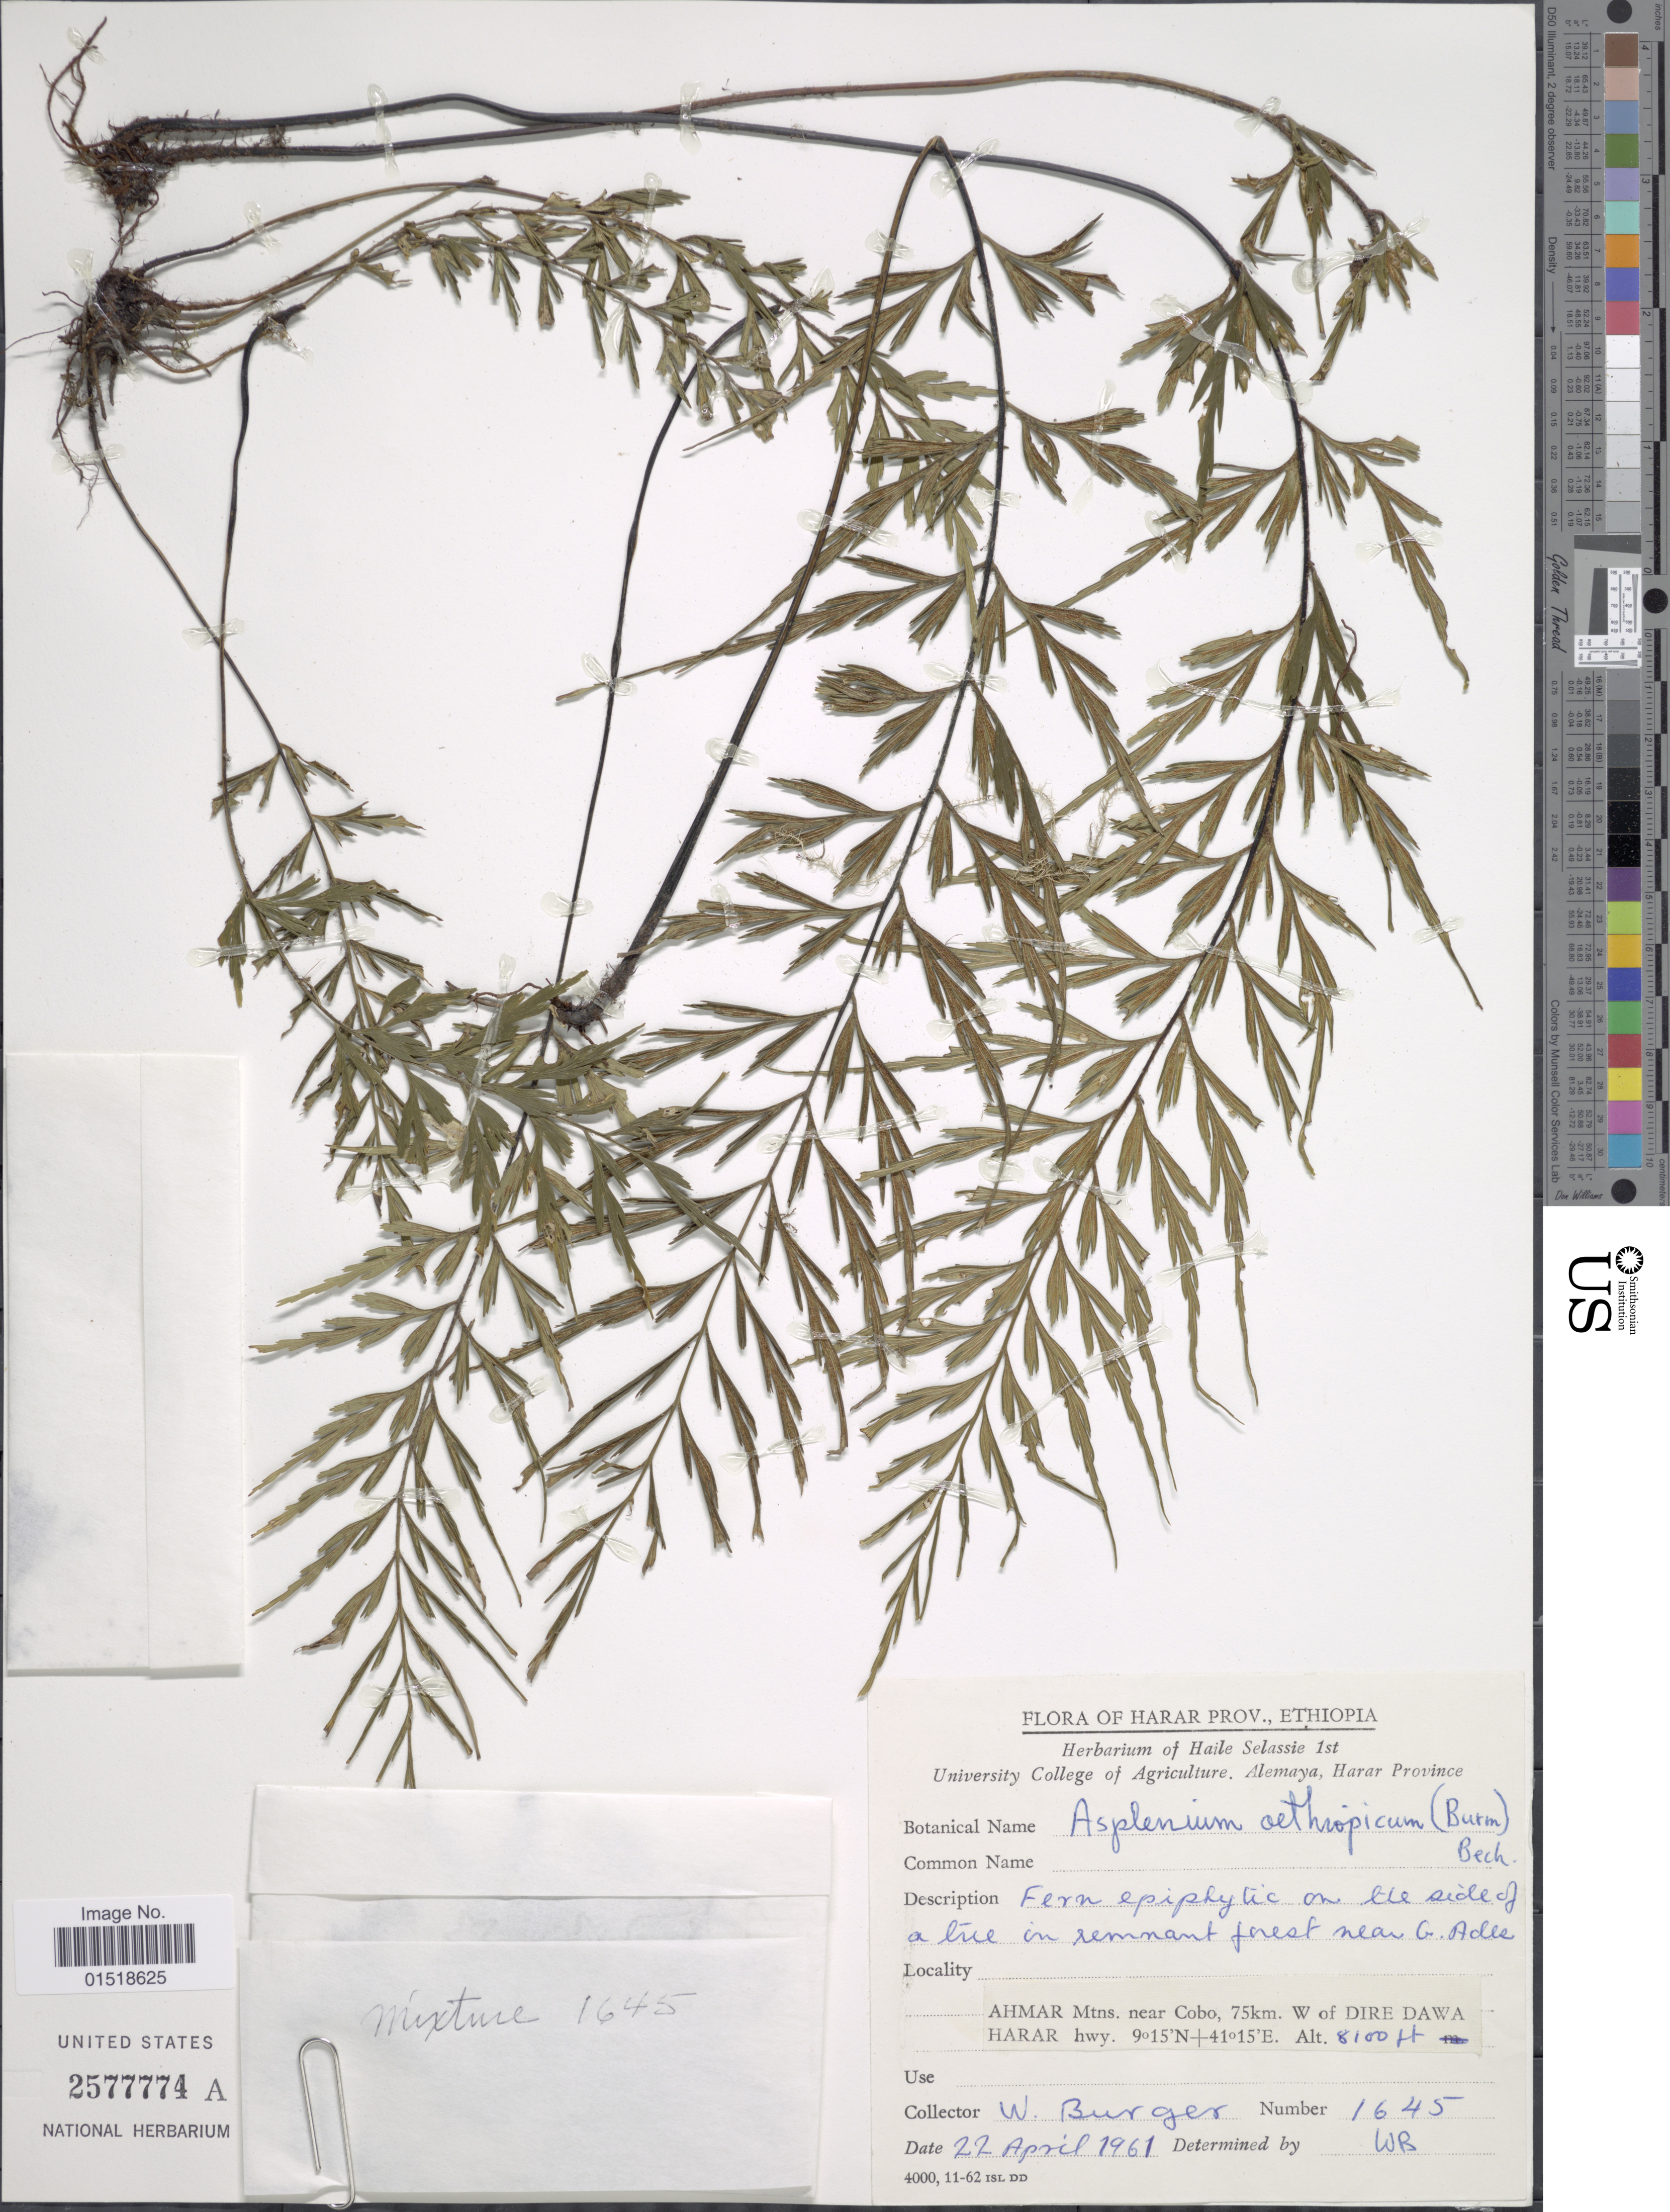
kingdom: Plantae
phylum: Tracheophyta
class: Polypodiopsida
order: Polypodiales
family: Aspleniaceae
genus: Asplenium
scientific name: Asplenium aethiopicum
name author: (Burm. f.) Bech.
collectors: W. Burger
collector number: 1645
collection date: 1961-04-22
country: Ethiopia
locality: Harar Prov. Ahmar Mtns. near Cobo, 75km. W of Dire Dawa Harar hwy.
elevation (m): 2469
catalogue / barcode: US 2577774A